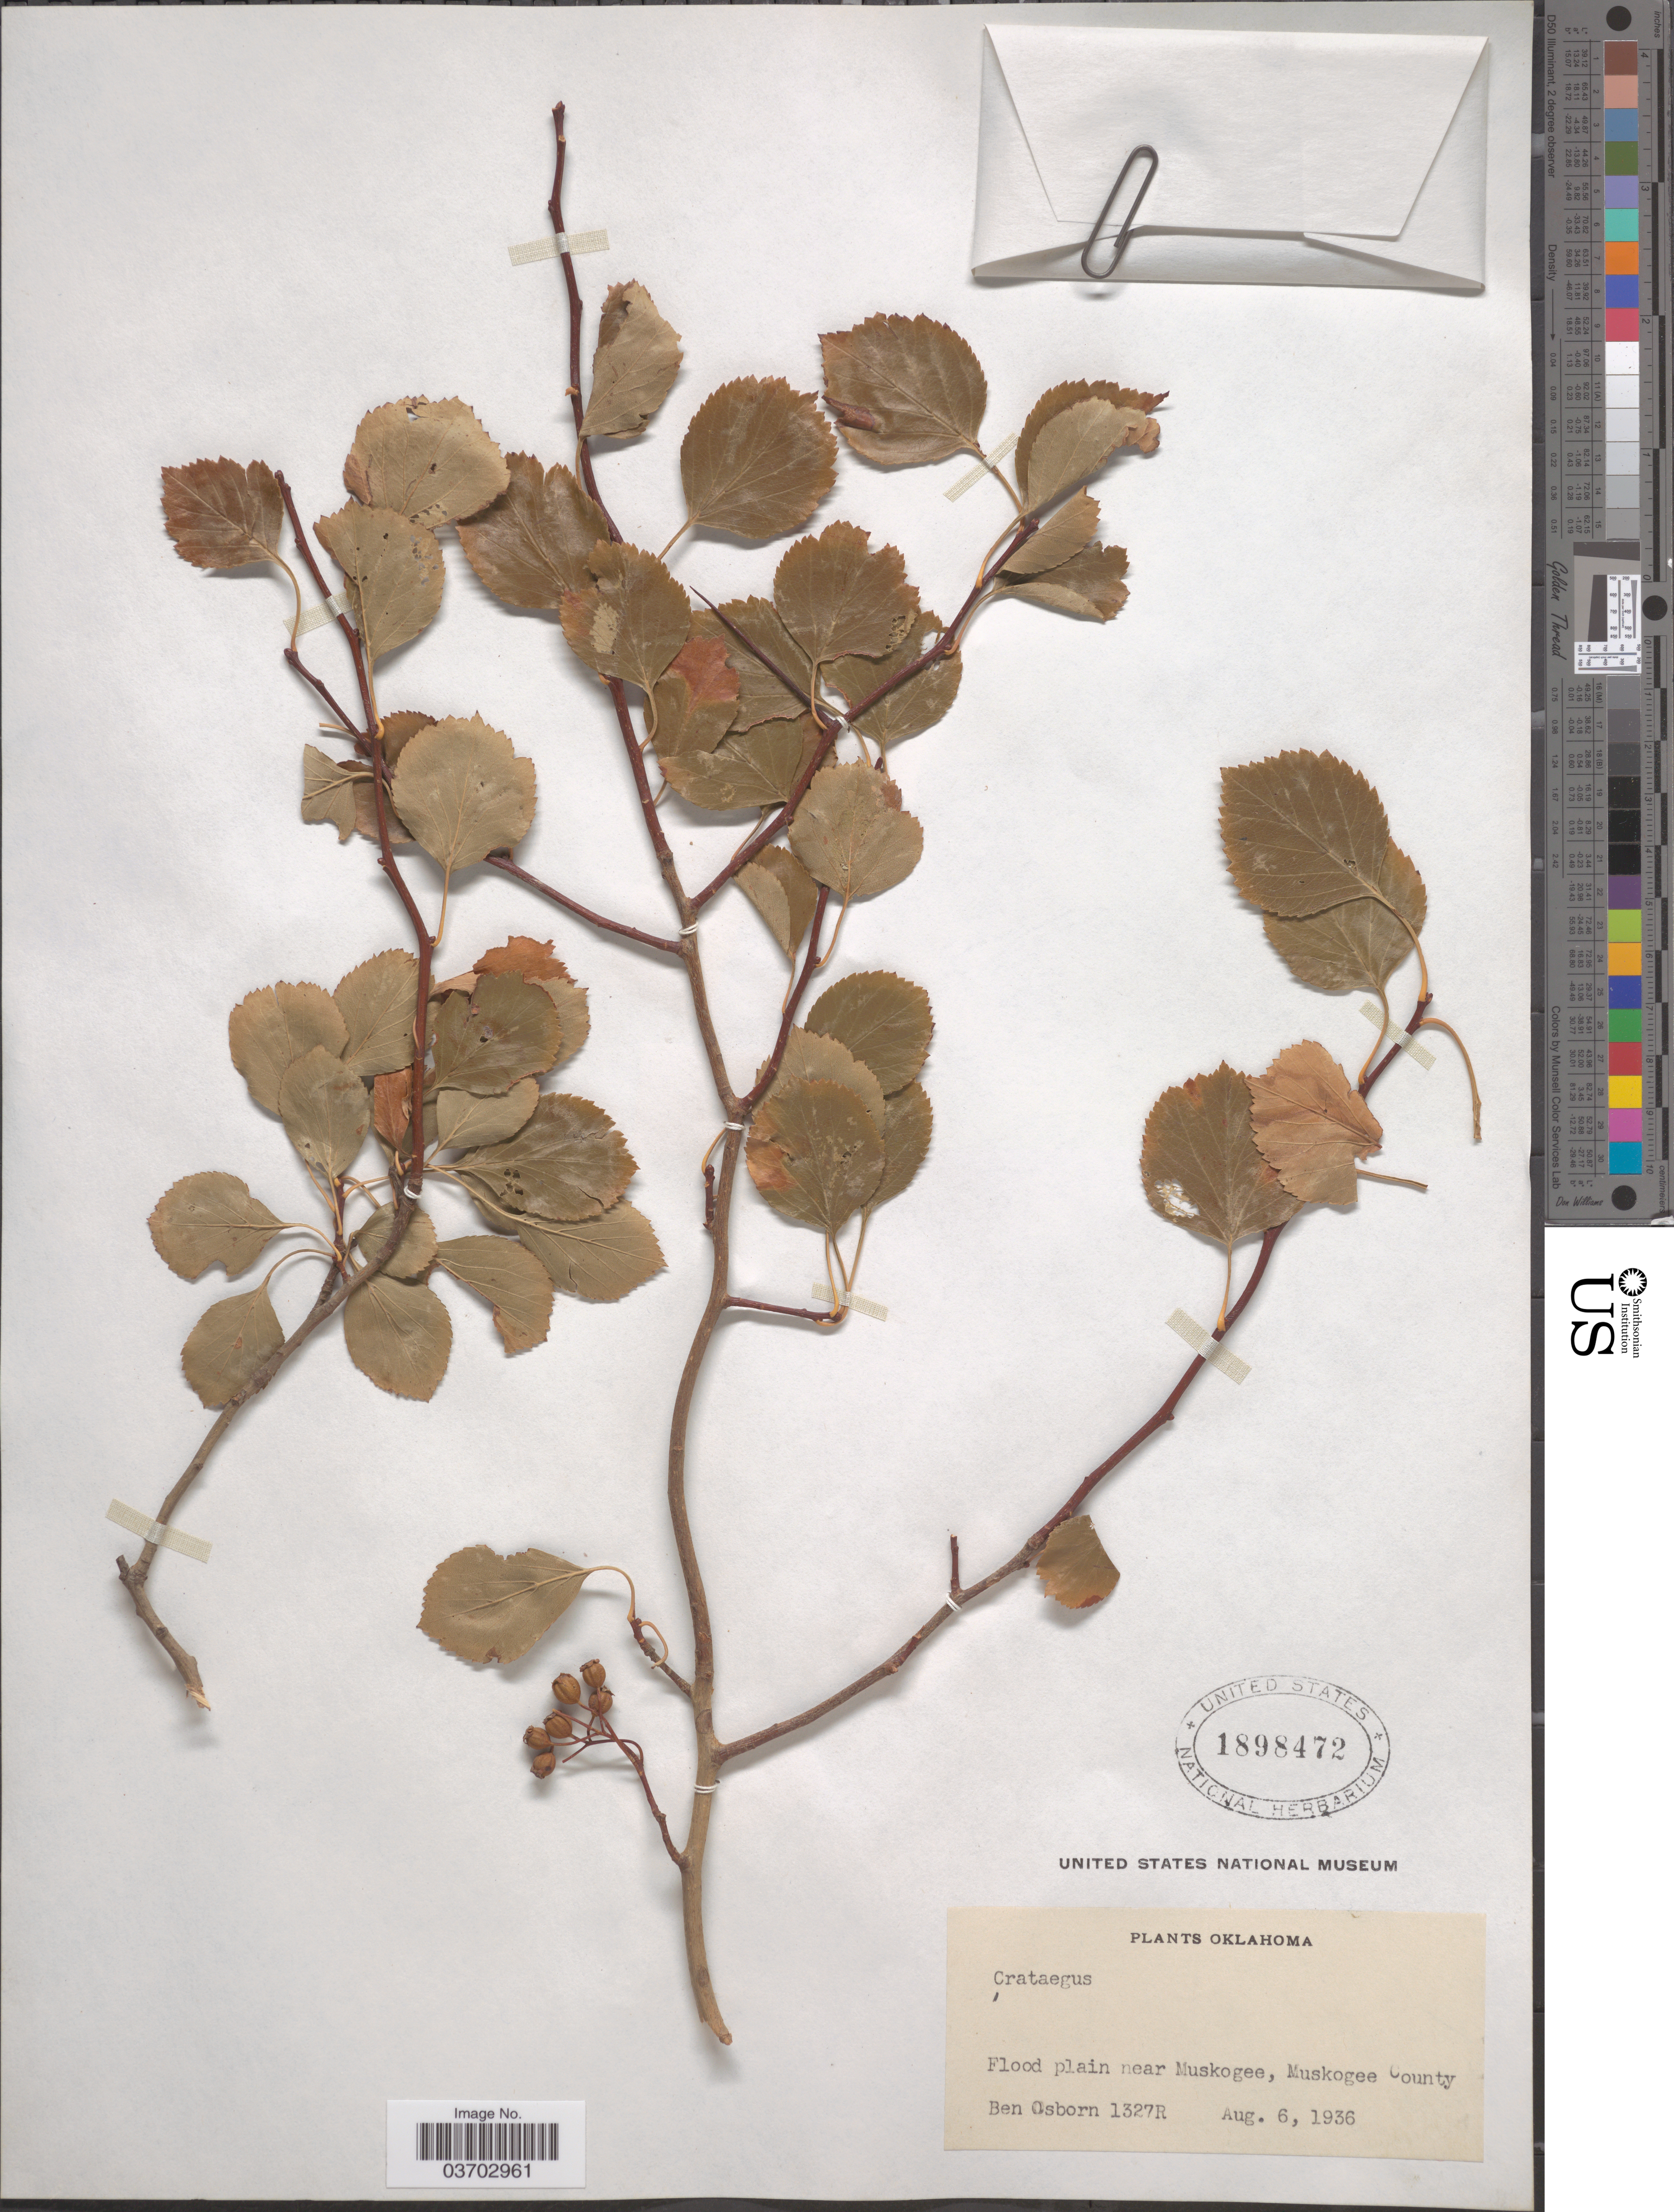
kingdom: Plantae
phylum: Tracheophyta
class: Magnoliopsida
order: Rosales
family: Rosaceae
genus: Crataegus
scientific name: Crataegus sp.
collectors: B. Osborn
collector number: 1327R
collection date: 1936-08-06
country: United States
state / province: Oklahoma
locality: Flood plain near Muskogee, Muskogee County.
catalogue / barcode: US 1898472